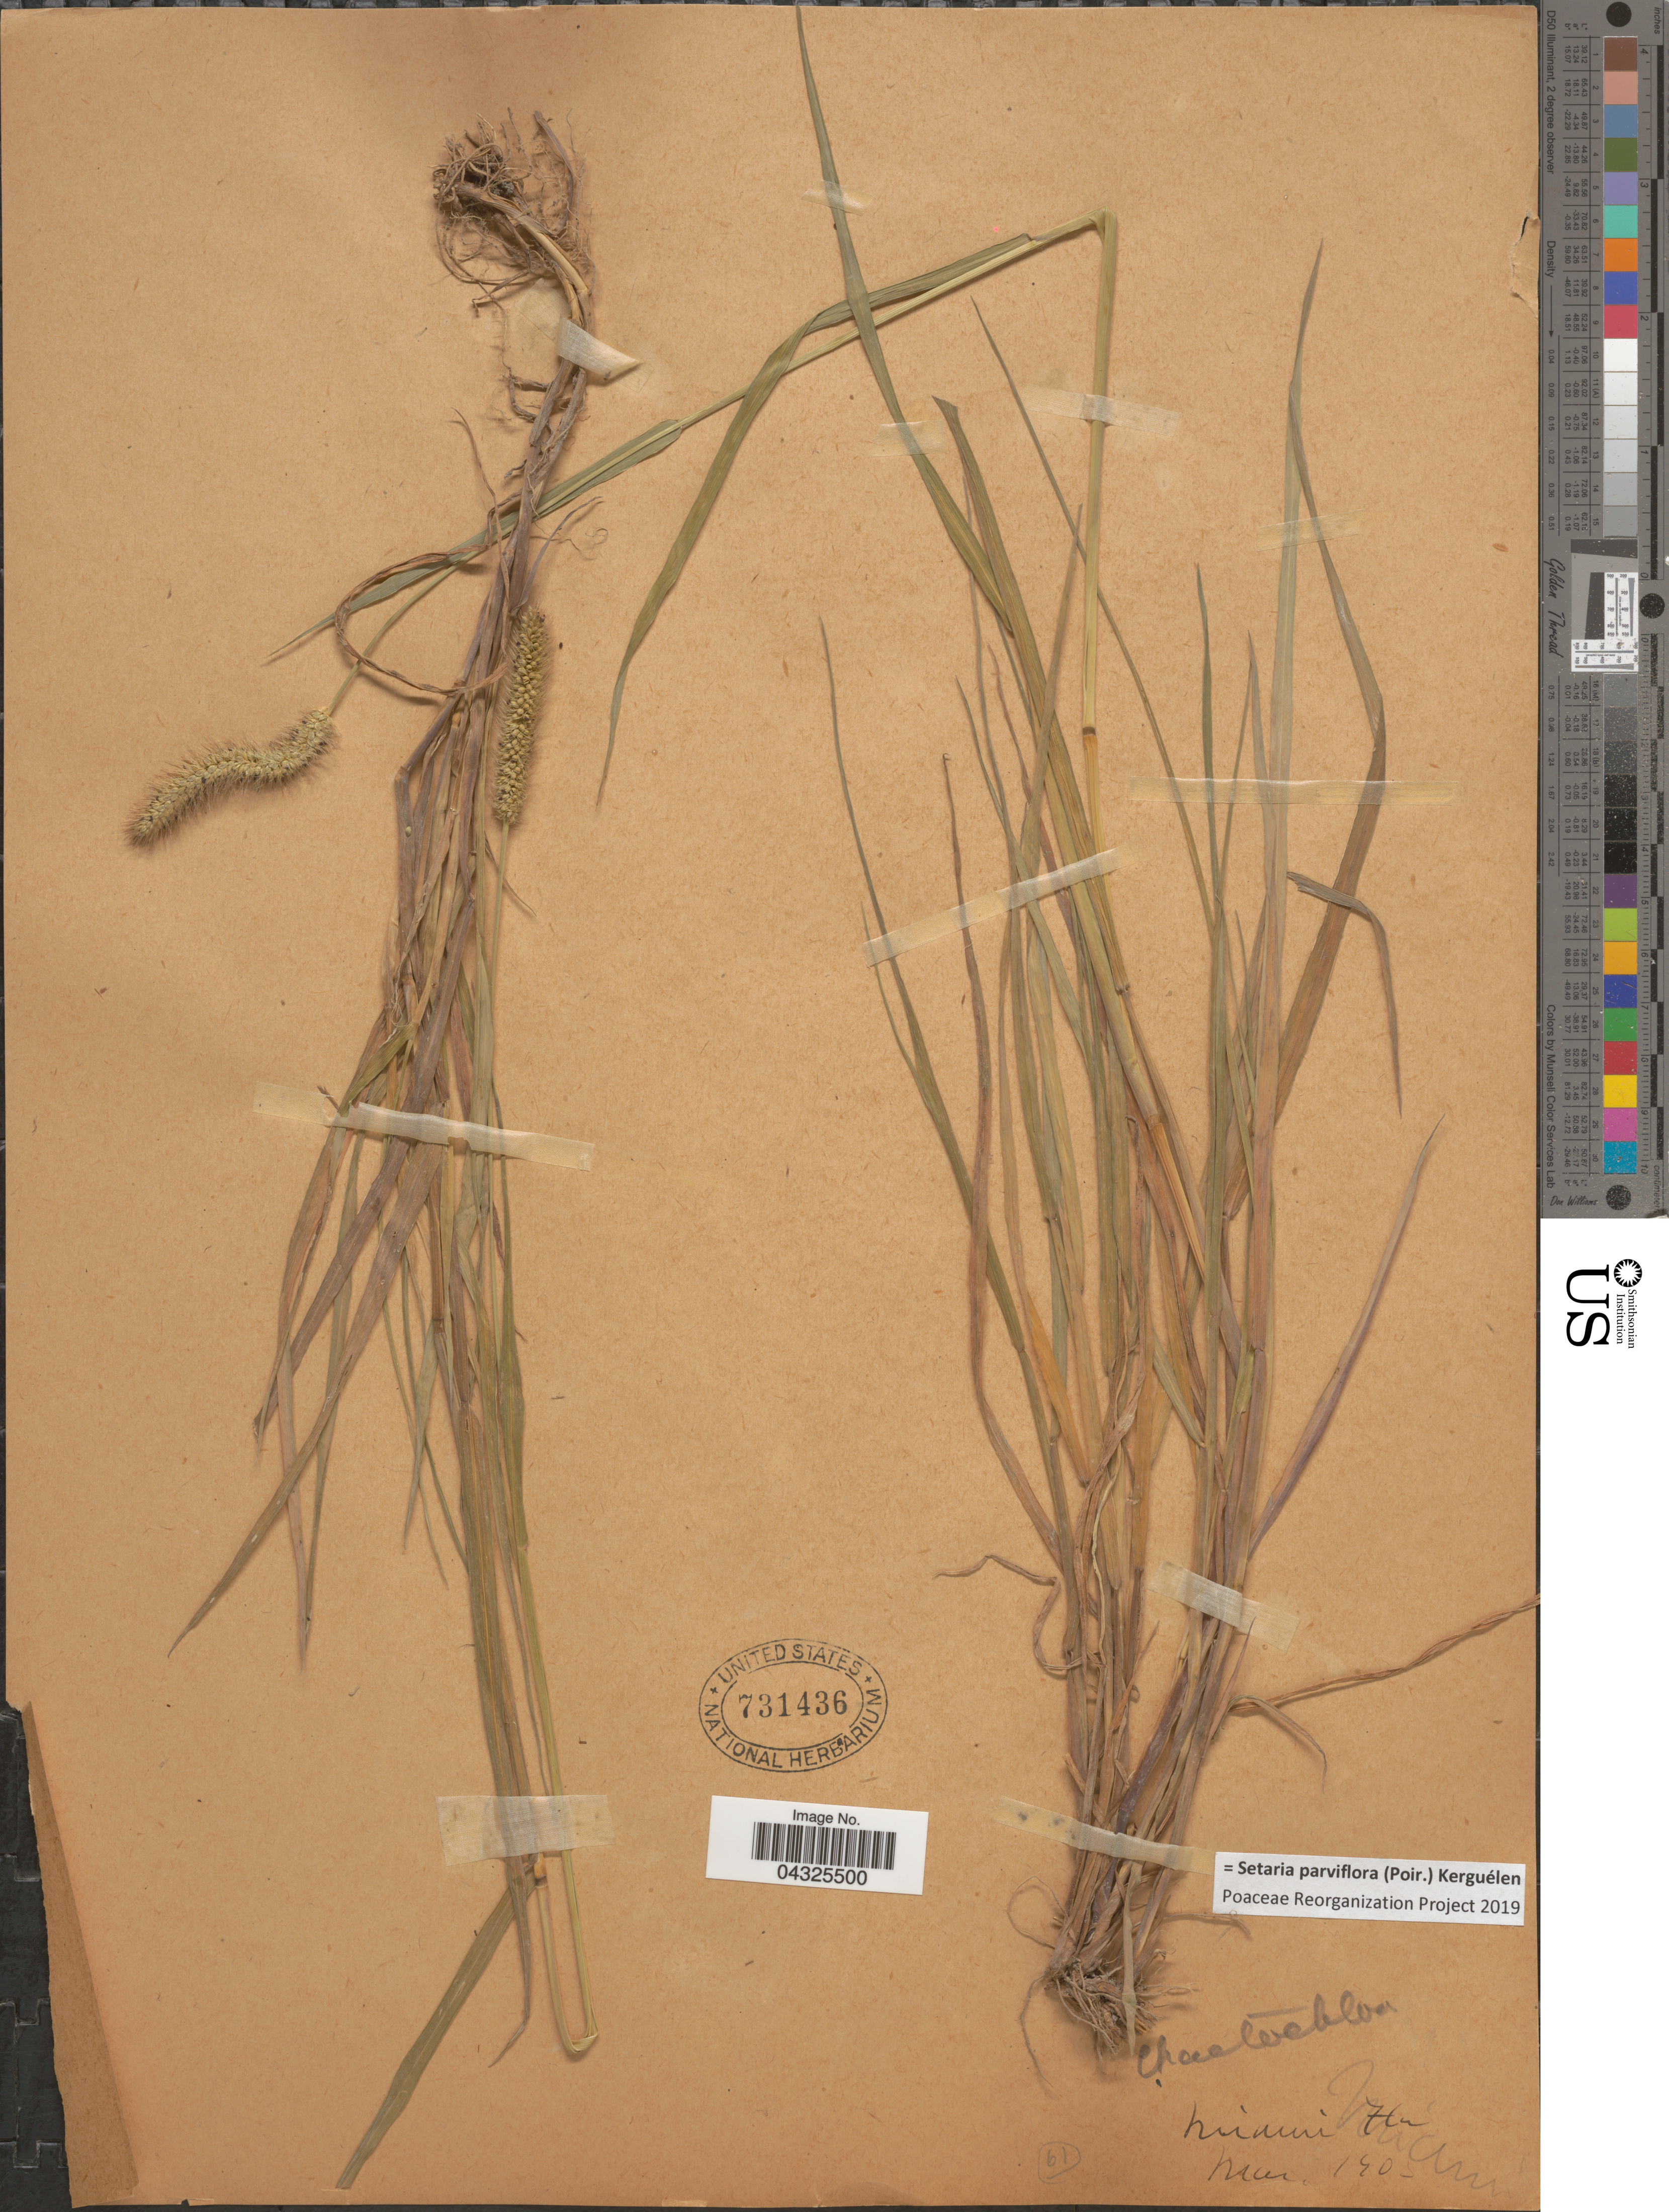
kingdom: Plantae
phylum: Tracheophyta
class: Liliopsida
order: Poales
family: Poaceae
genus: Setaria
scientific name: Setaria parviflora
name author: (Poir.) Kerguélen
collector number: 190*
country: United States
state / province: Florida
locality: Miami.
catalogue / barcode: US 731436